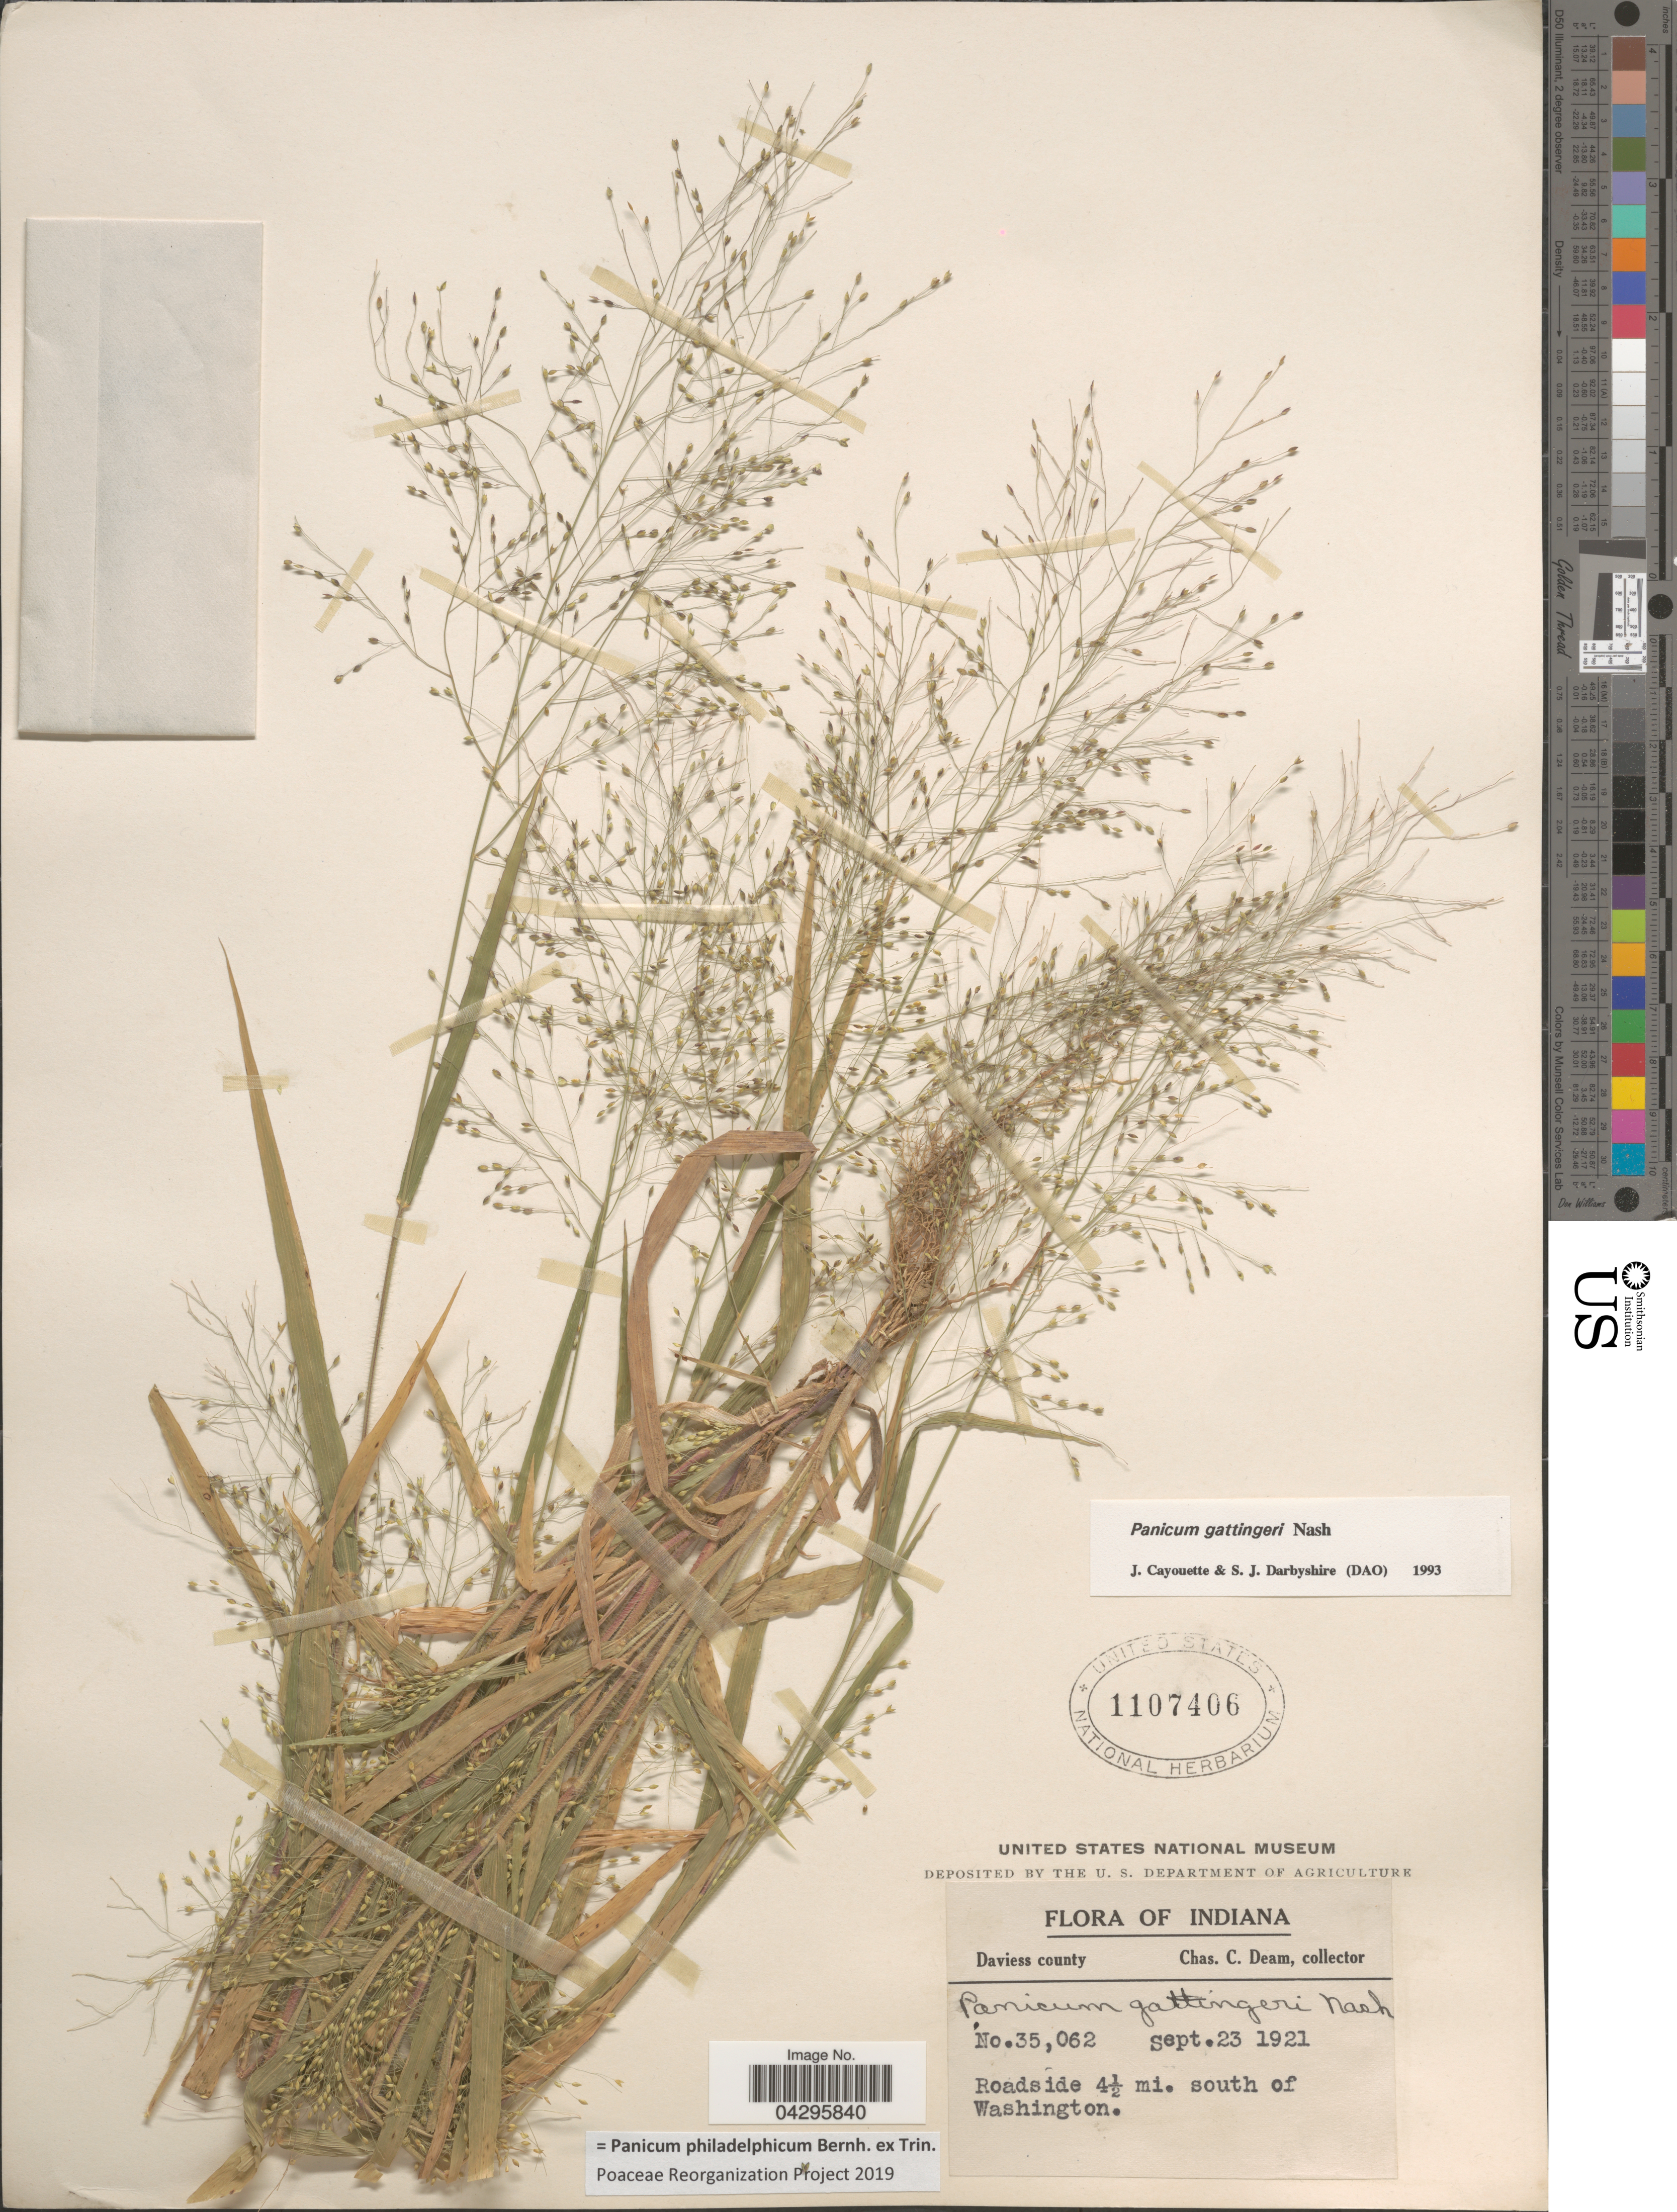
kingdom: Plantae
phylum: Tracheophyta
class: Liliopsida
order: Poales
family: Poaceae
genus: Panicum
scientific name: Panicum philadelphicum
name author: Bernh. ex Trin.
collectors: C. C. Deam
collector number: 35062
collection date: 1921-09-23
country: United States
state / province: Indiana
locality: Daviess county. Roadside 4½ mi. south of Washington.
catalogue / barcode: US 1107406